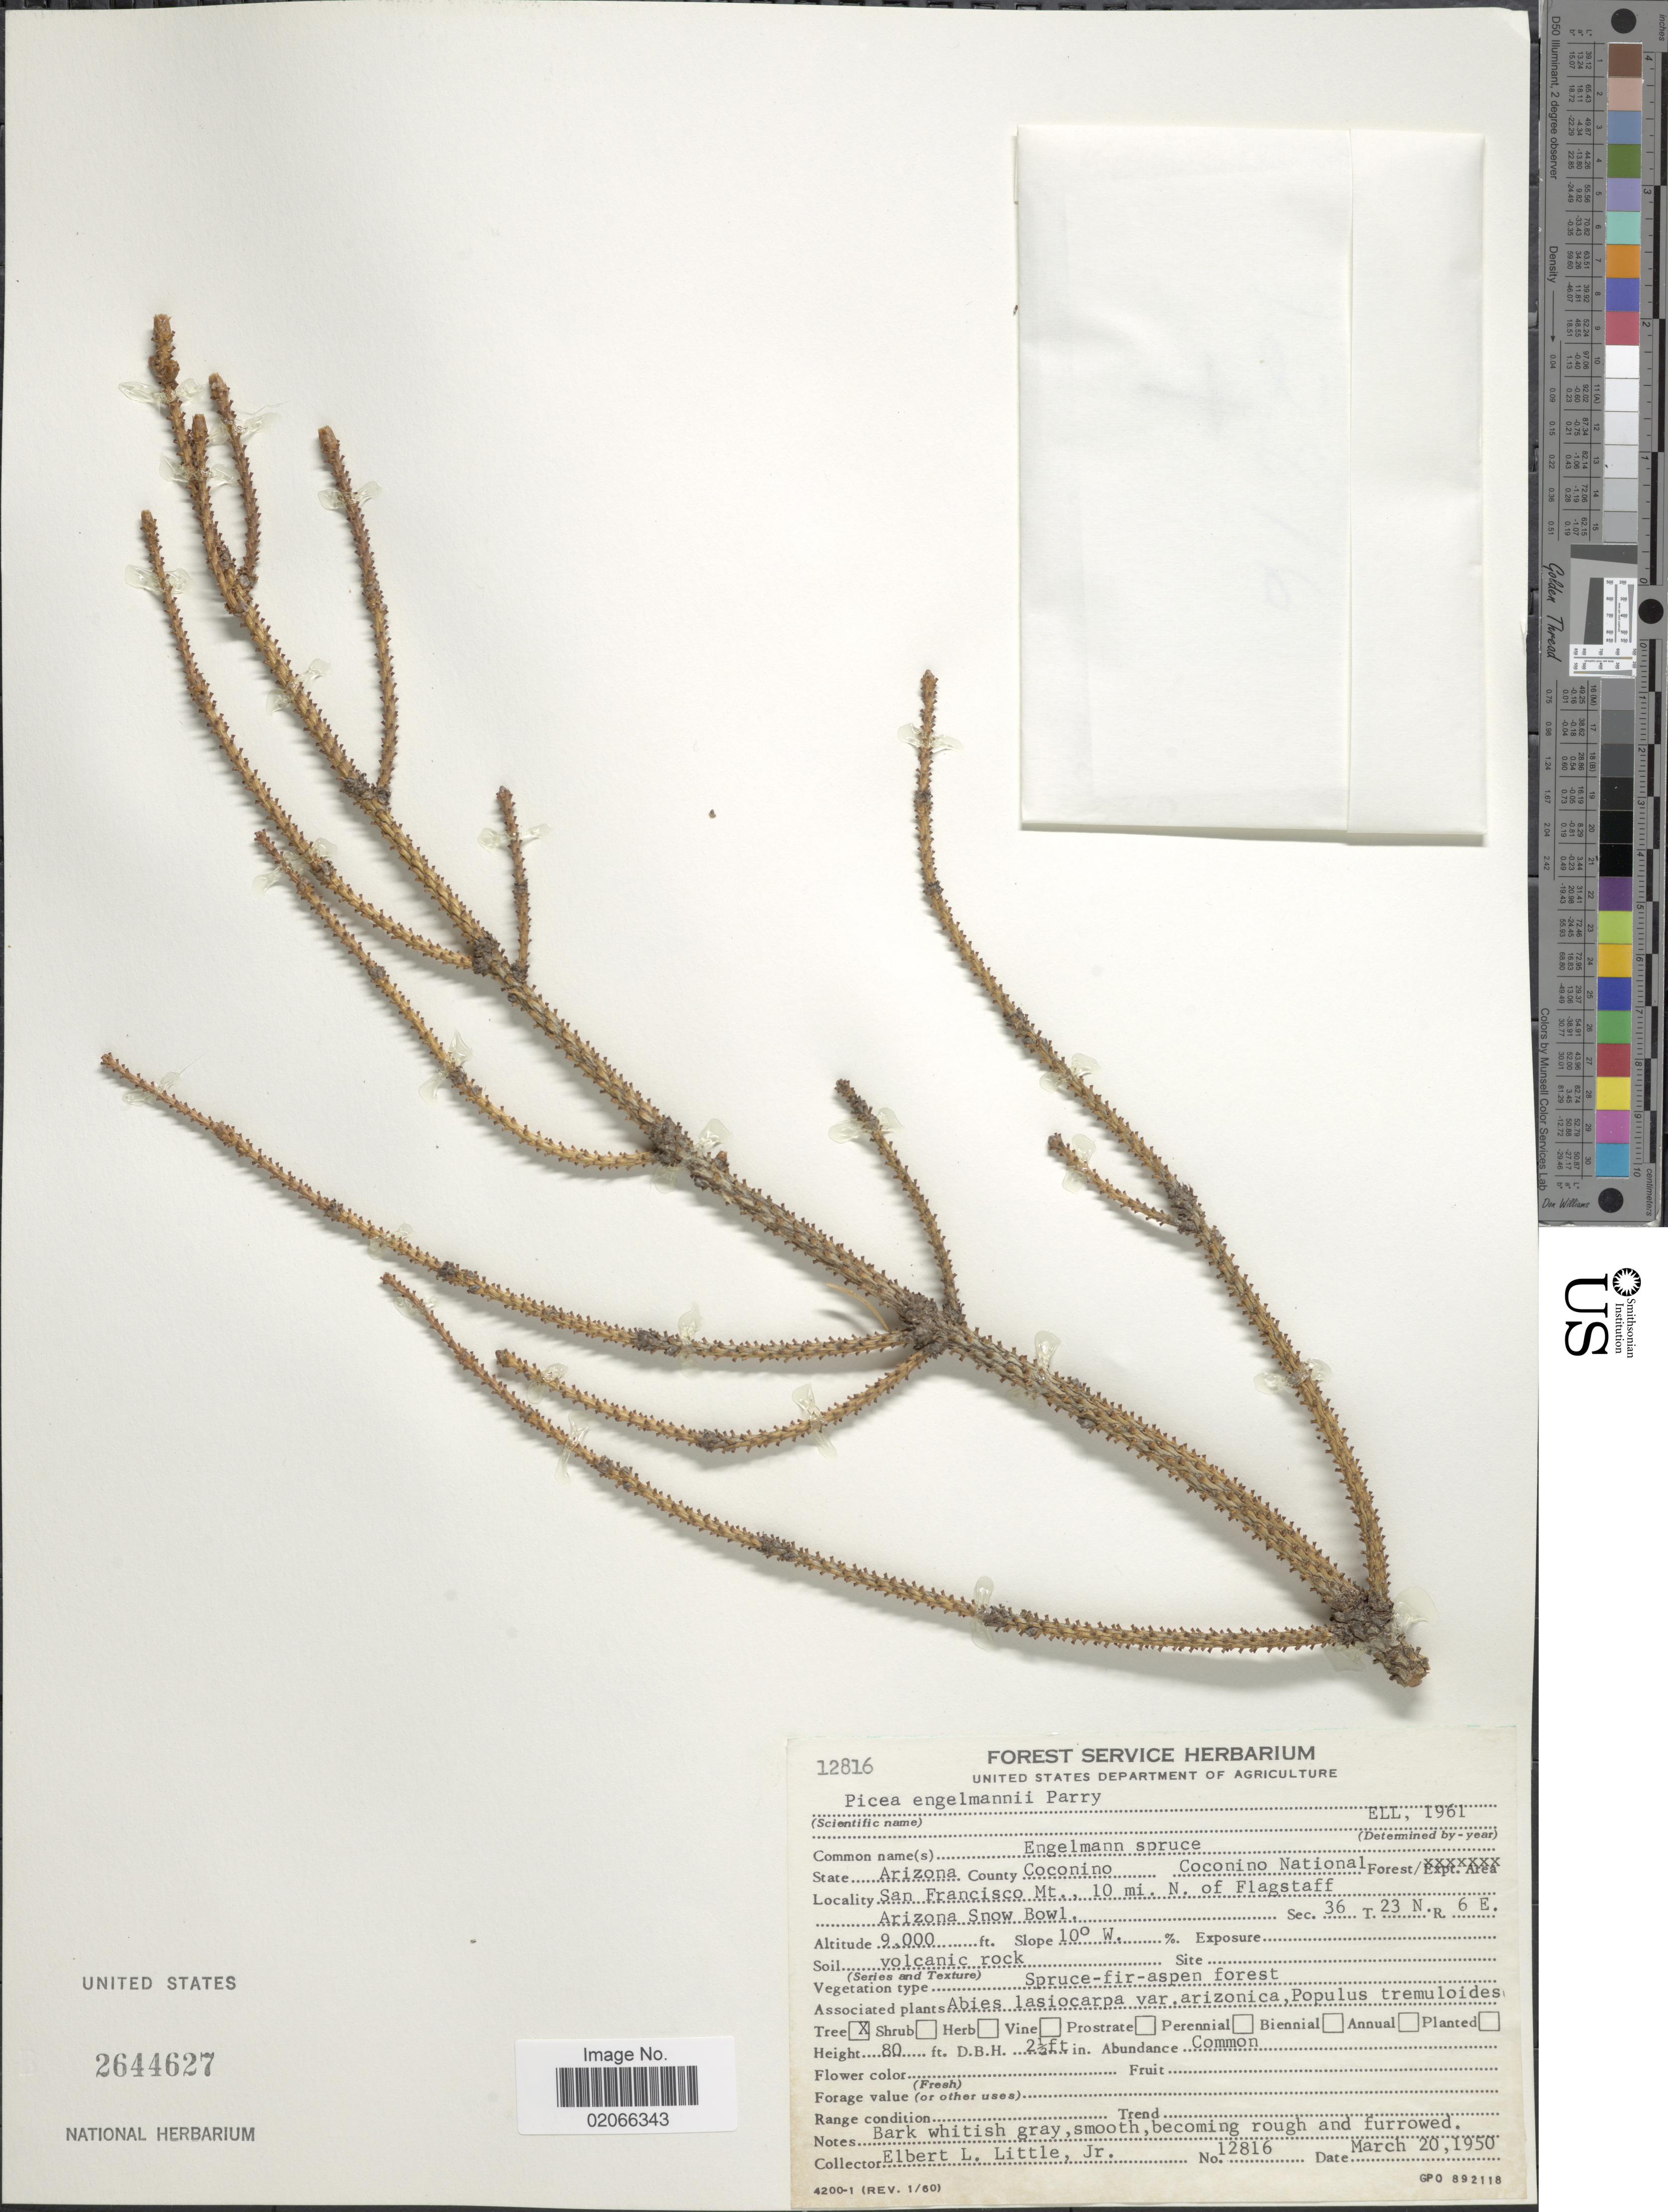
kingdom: Plantae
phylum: Tracheophyta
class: Pinopsida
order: Pinales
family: Pinaceae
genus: Picea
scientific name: Picea engelmannii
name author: Parry ex Engelm.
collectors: E. L. Little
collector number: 12816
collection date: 1950-03-20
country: United States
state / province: Arizona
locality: County Coconino, Coconino National, San Francisco Mt., 10 mi. N. of Flagstaff, Arizona Snow Bowl, volcanic rock, Sec. 36 T23N R6E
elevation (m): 2743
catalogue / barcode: US 2644627